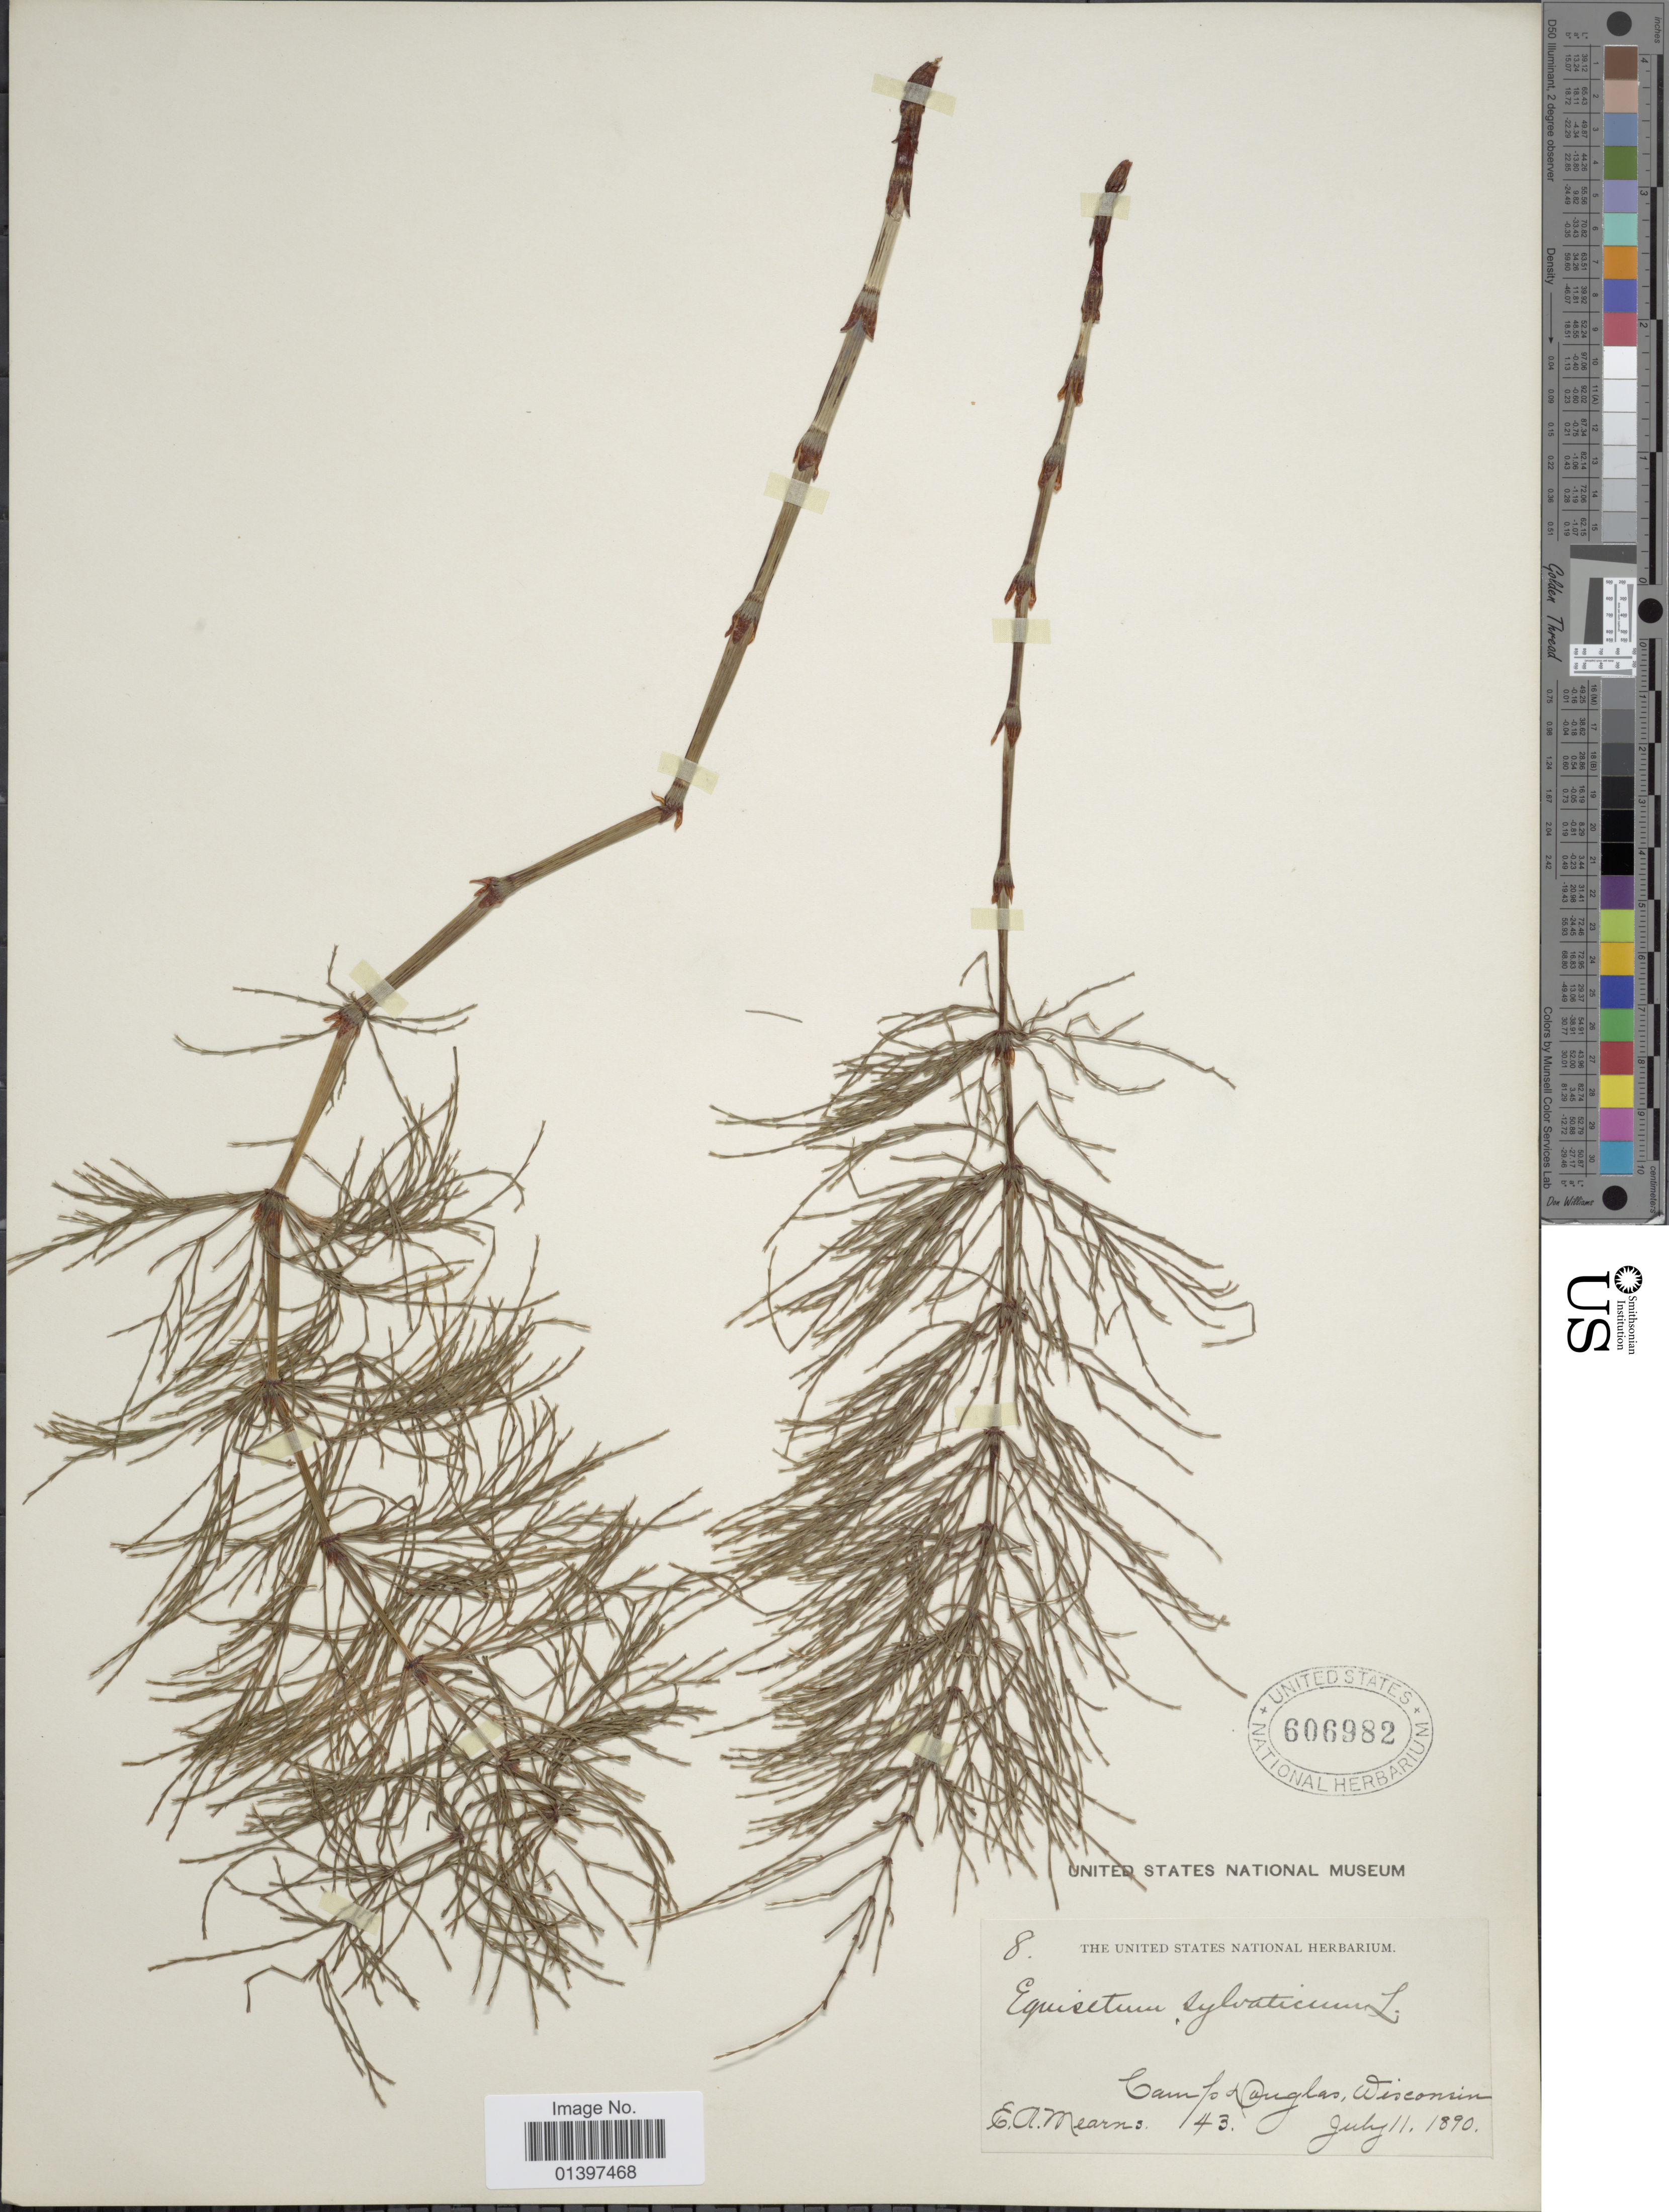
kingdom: Plantae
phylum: Tracheophyta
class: Polypodiopsida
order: Equisetales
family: Equisetaceae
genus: Equisetum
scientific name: Equisetum sylvaticum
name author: L.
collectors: E. A. Mearns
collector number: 43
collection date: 1890-07-11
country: United States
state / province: Wisconsin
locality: Camp of Douglas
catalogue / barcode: US 606982